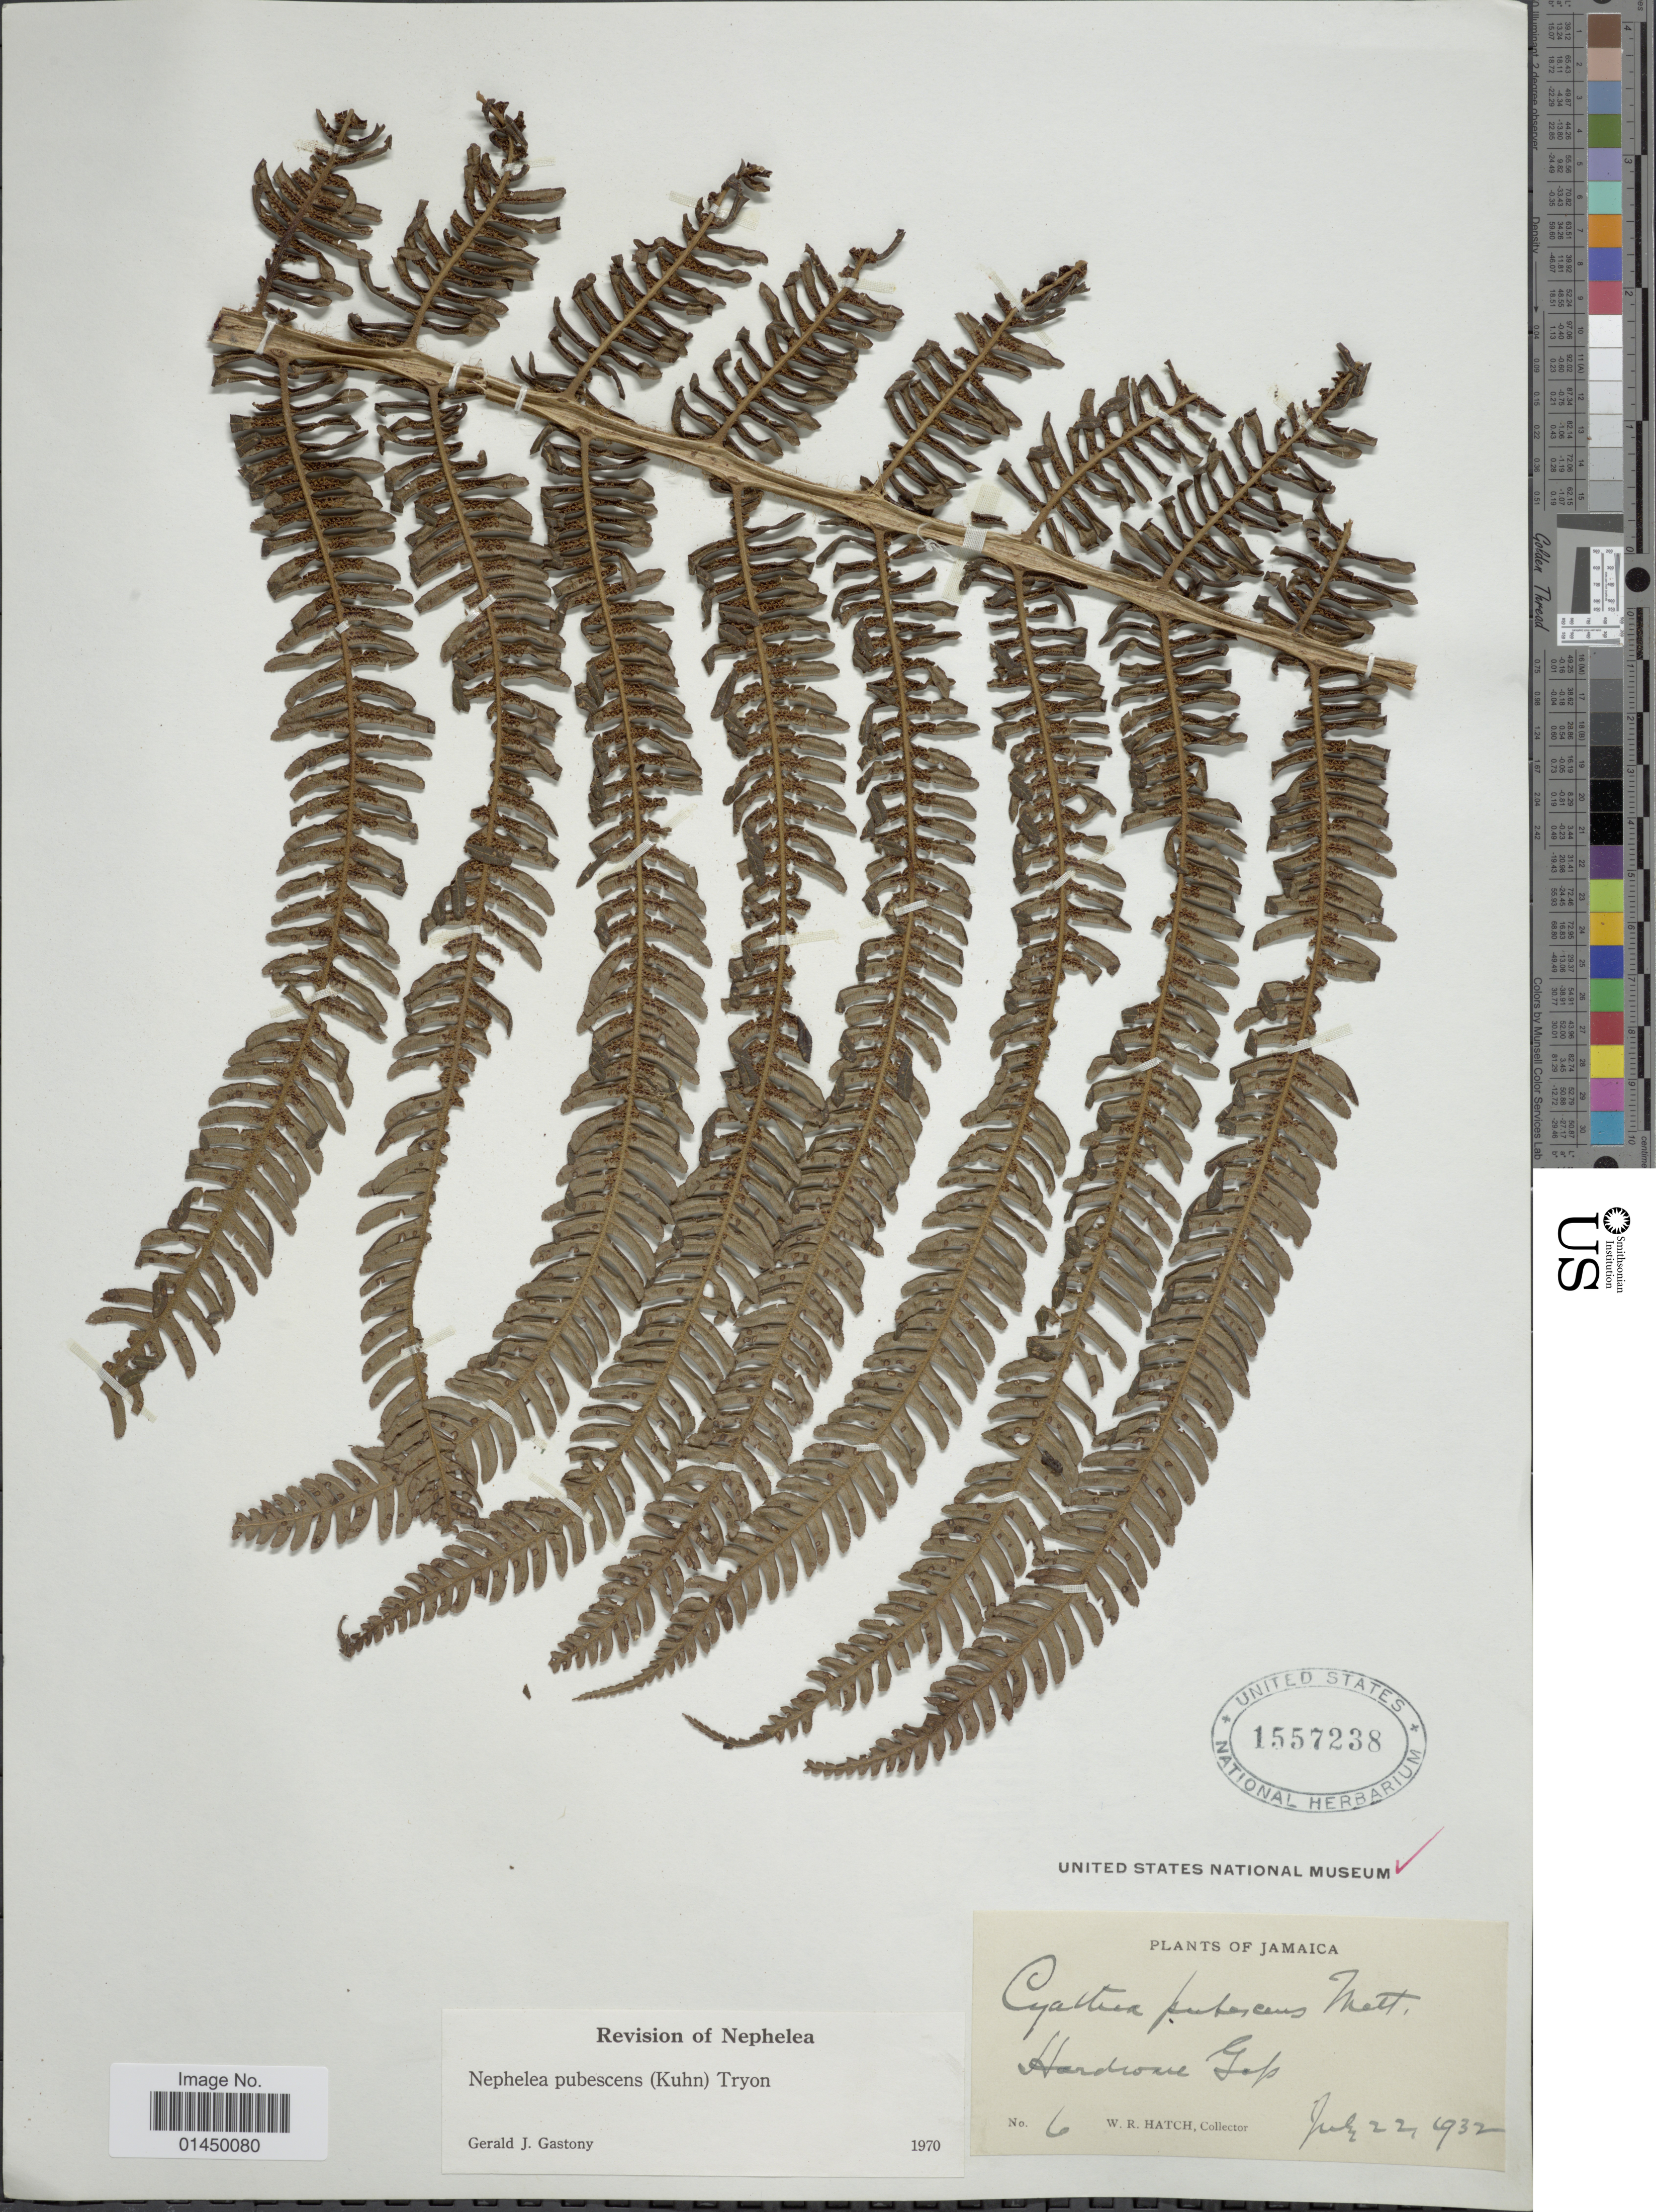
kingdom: Plantae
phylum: Tracheophyta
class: Polypodiopsida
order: Cyatheales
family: Cyatheaceae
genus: Cyathea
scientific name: Cyathea bipinnatifida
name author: (Baker) Domin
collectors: W. Hatch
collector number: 6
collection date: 1932-07-22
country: Jamaica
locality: Hardware Gap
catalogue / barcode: US 1557238